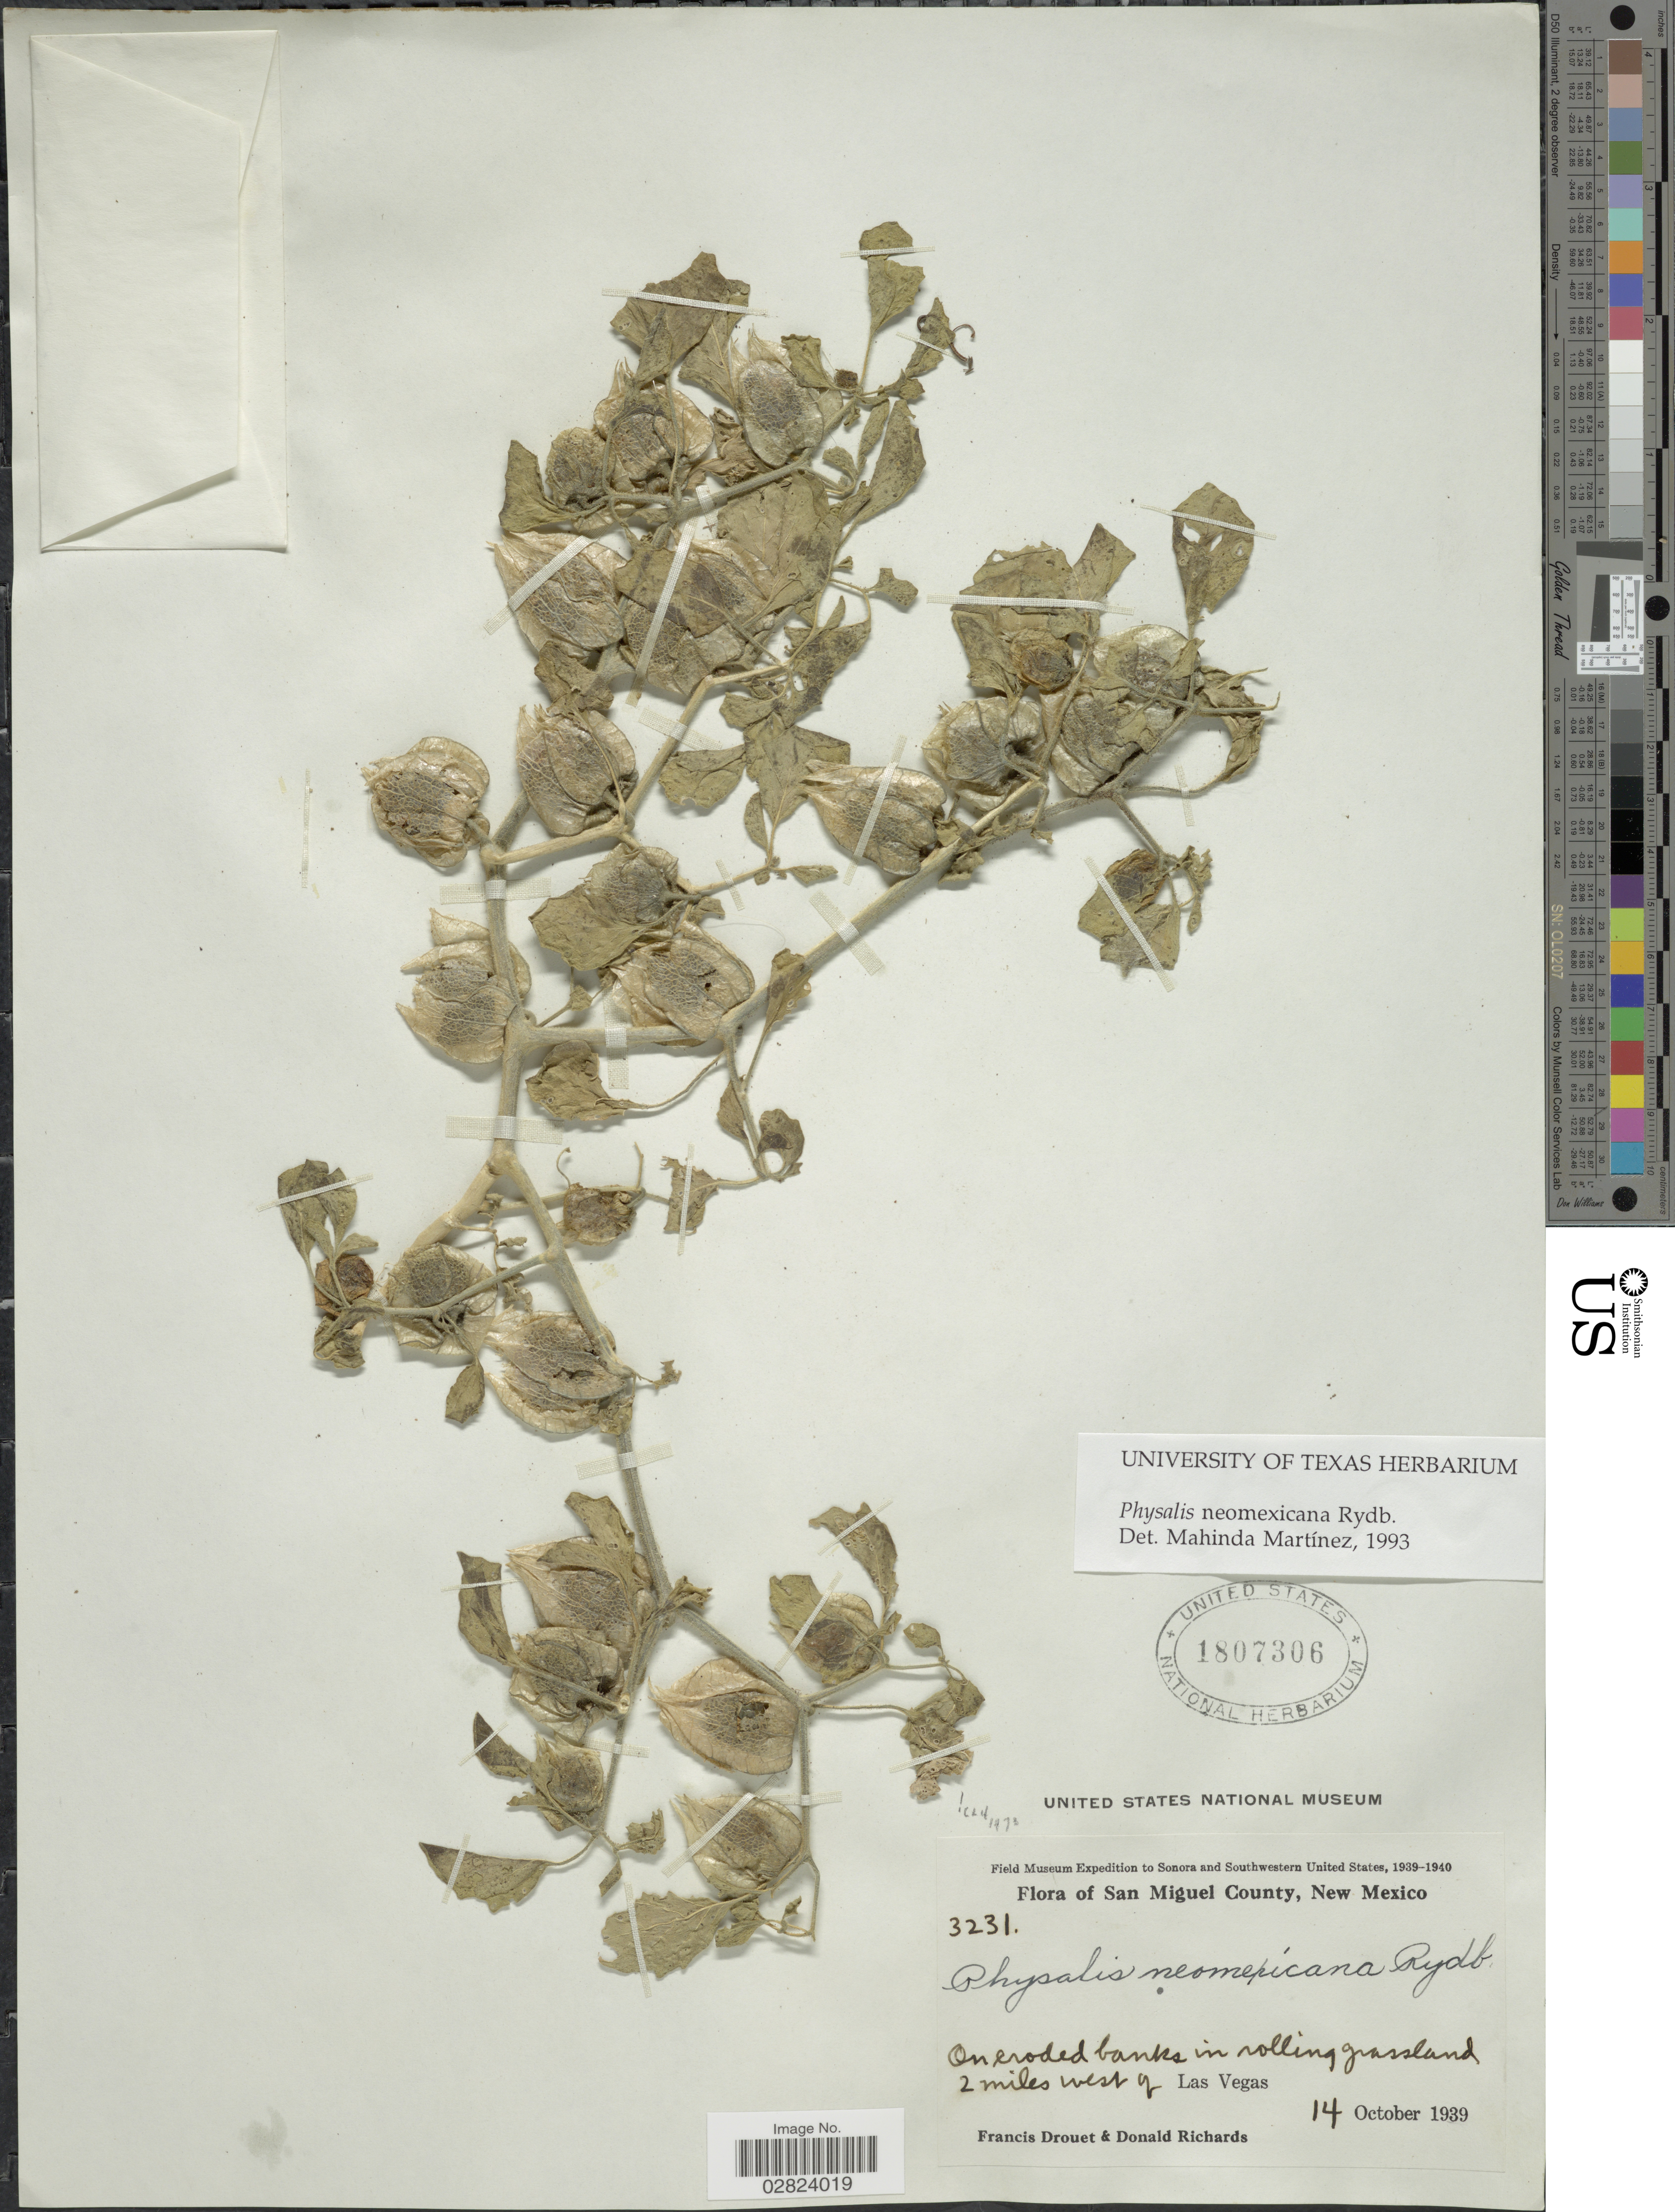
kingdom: Plantae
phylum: Tracheophyta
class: Magnoliopsida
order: Solanales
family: Solanaceae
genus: Physalis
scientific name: Physalis neomexicana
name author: Rydb.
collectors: F. E. Drouet & D. Richards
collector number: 3231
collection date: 1939-10-14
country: United States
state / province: New Mexico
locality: Southwestern United States. San Miguel County. On eroded banks in rolling grassland 2 miles west of Las Vegas.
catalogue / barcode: US 1807306